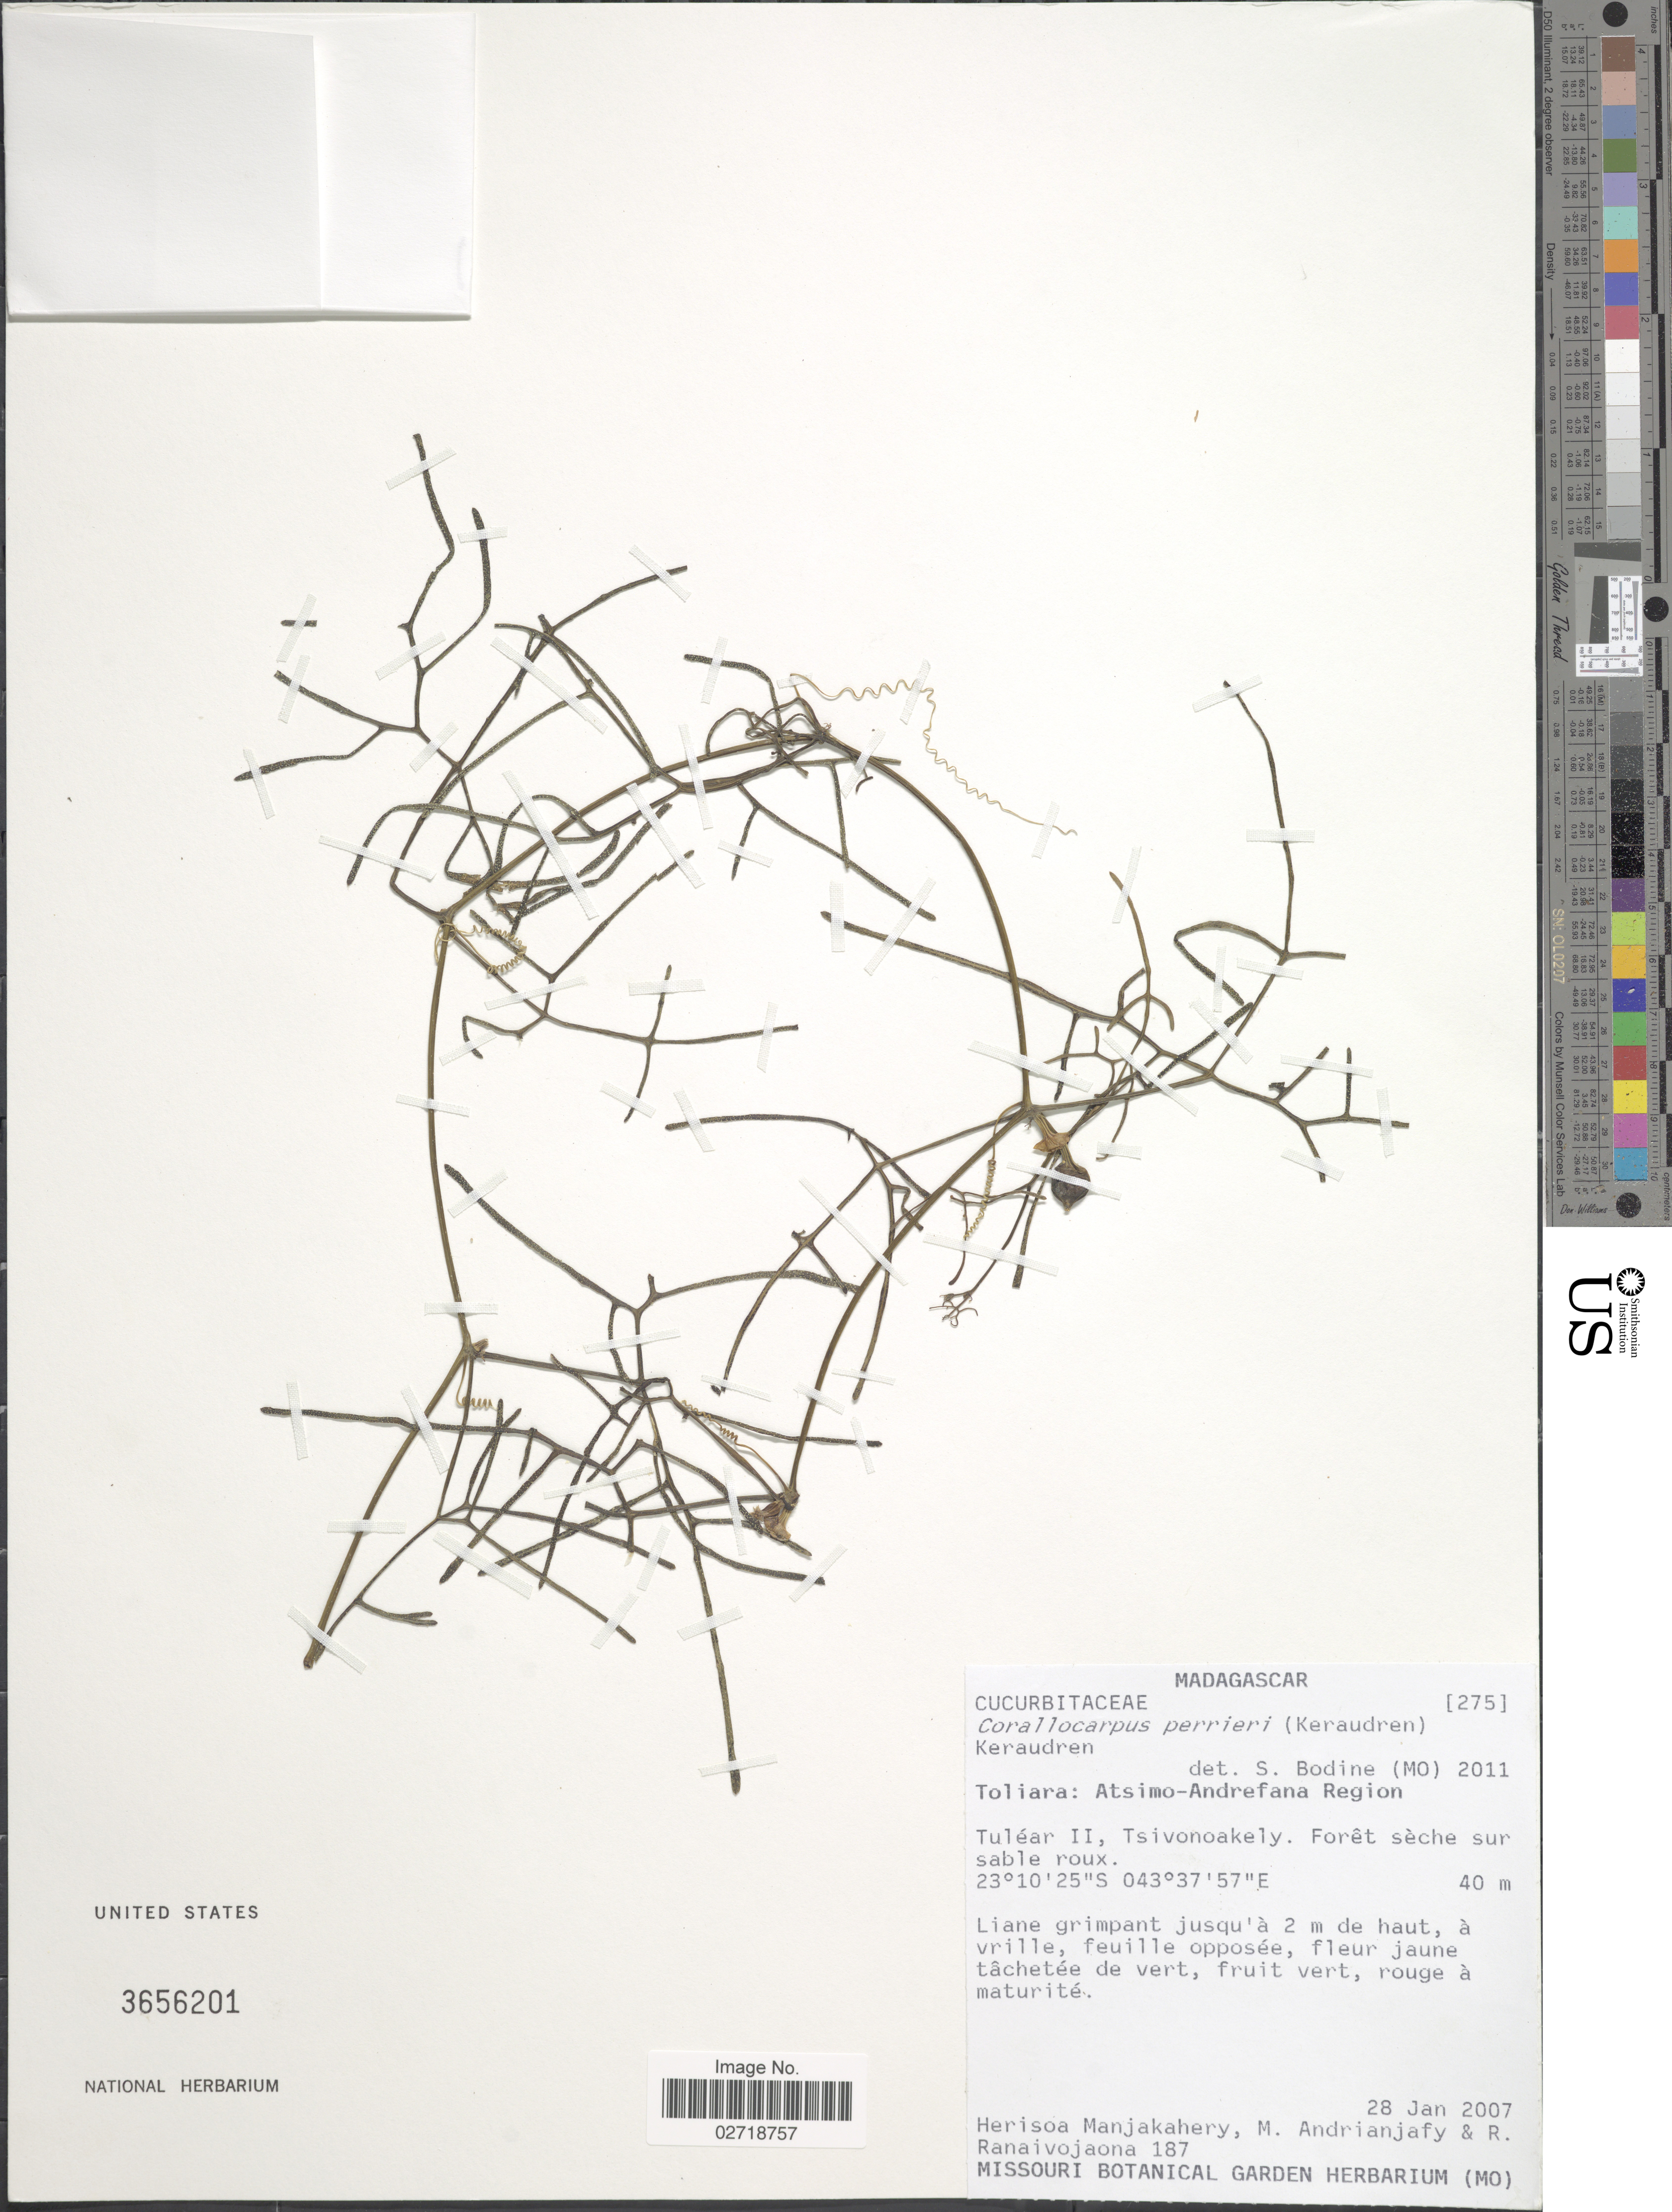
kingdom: Plantae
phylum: Tracheophyta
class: Magnoliopsida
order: Cucurbitales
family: Cucurbitaceae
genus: Corallocarpus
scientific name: Corallocarpus perrieri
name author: (Keraudren) Keraudren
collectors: H. N. Manjakahery, M. Andrianjafy & R. Ranaivojaona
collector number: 187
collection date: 2007-01-28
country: Madagascar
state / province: Atsimo-Andrefana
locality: Atsimo-Andrefana Region. Tulear II, Tsivonoakely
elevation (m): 40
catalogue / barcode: US 3656201